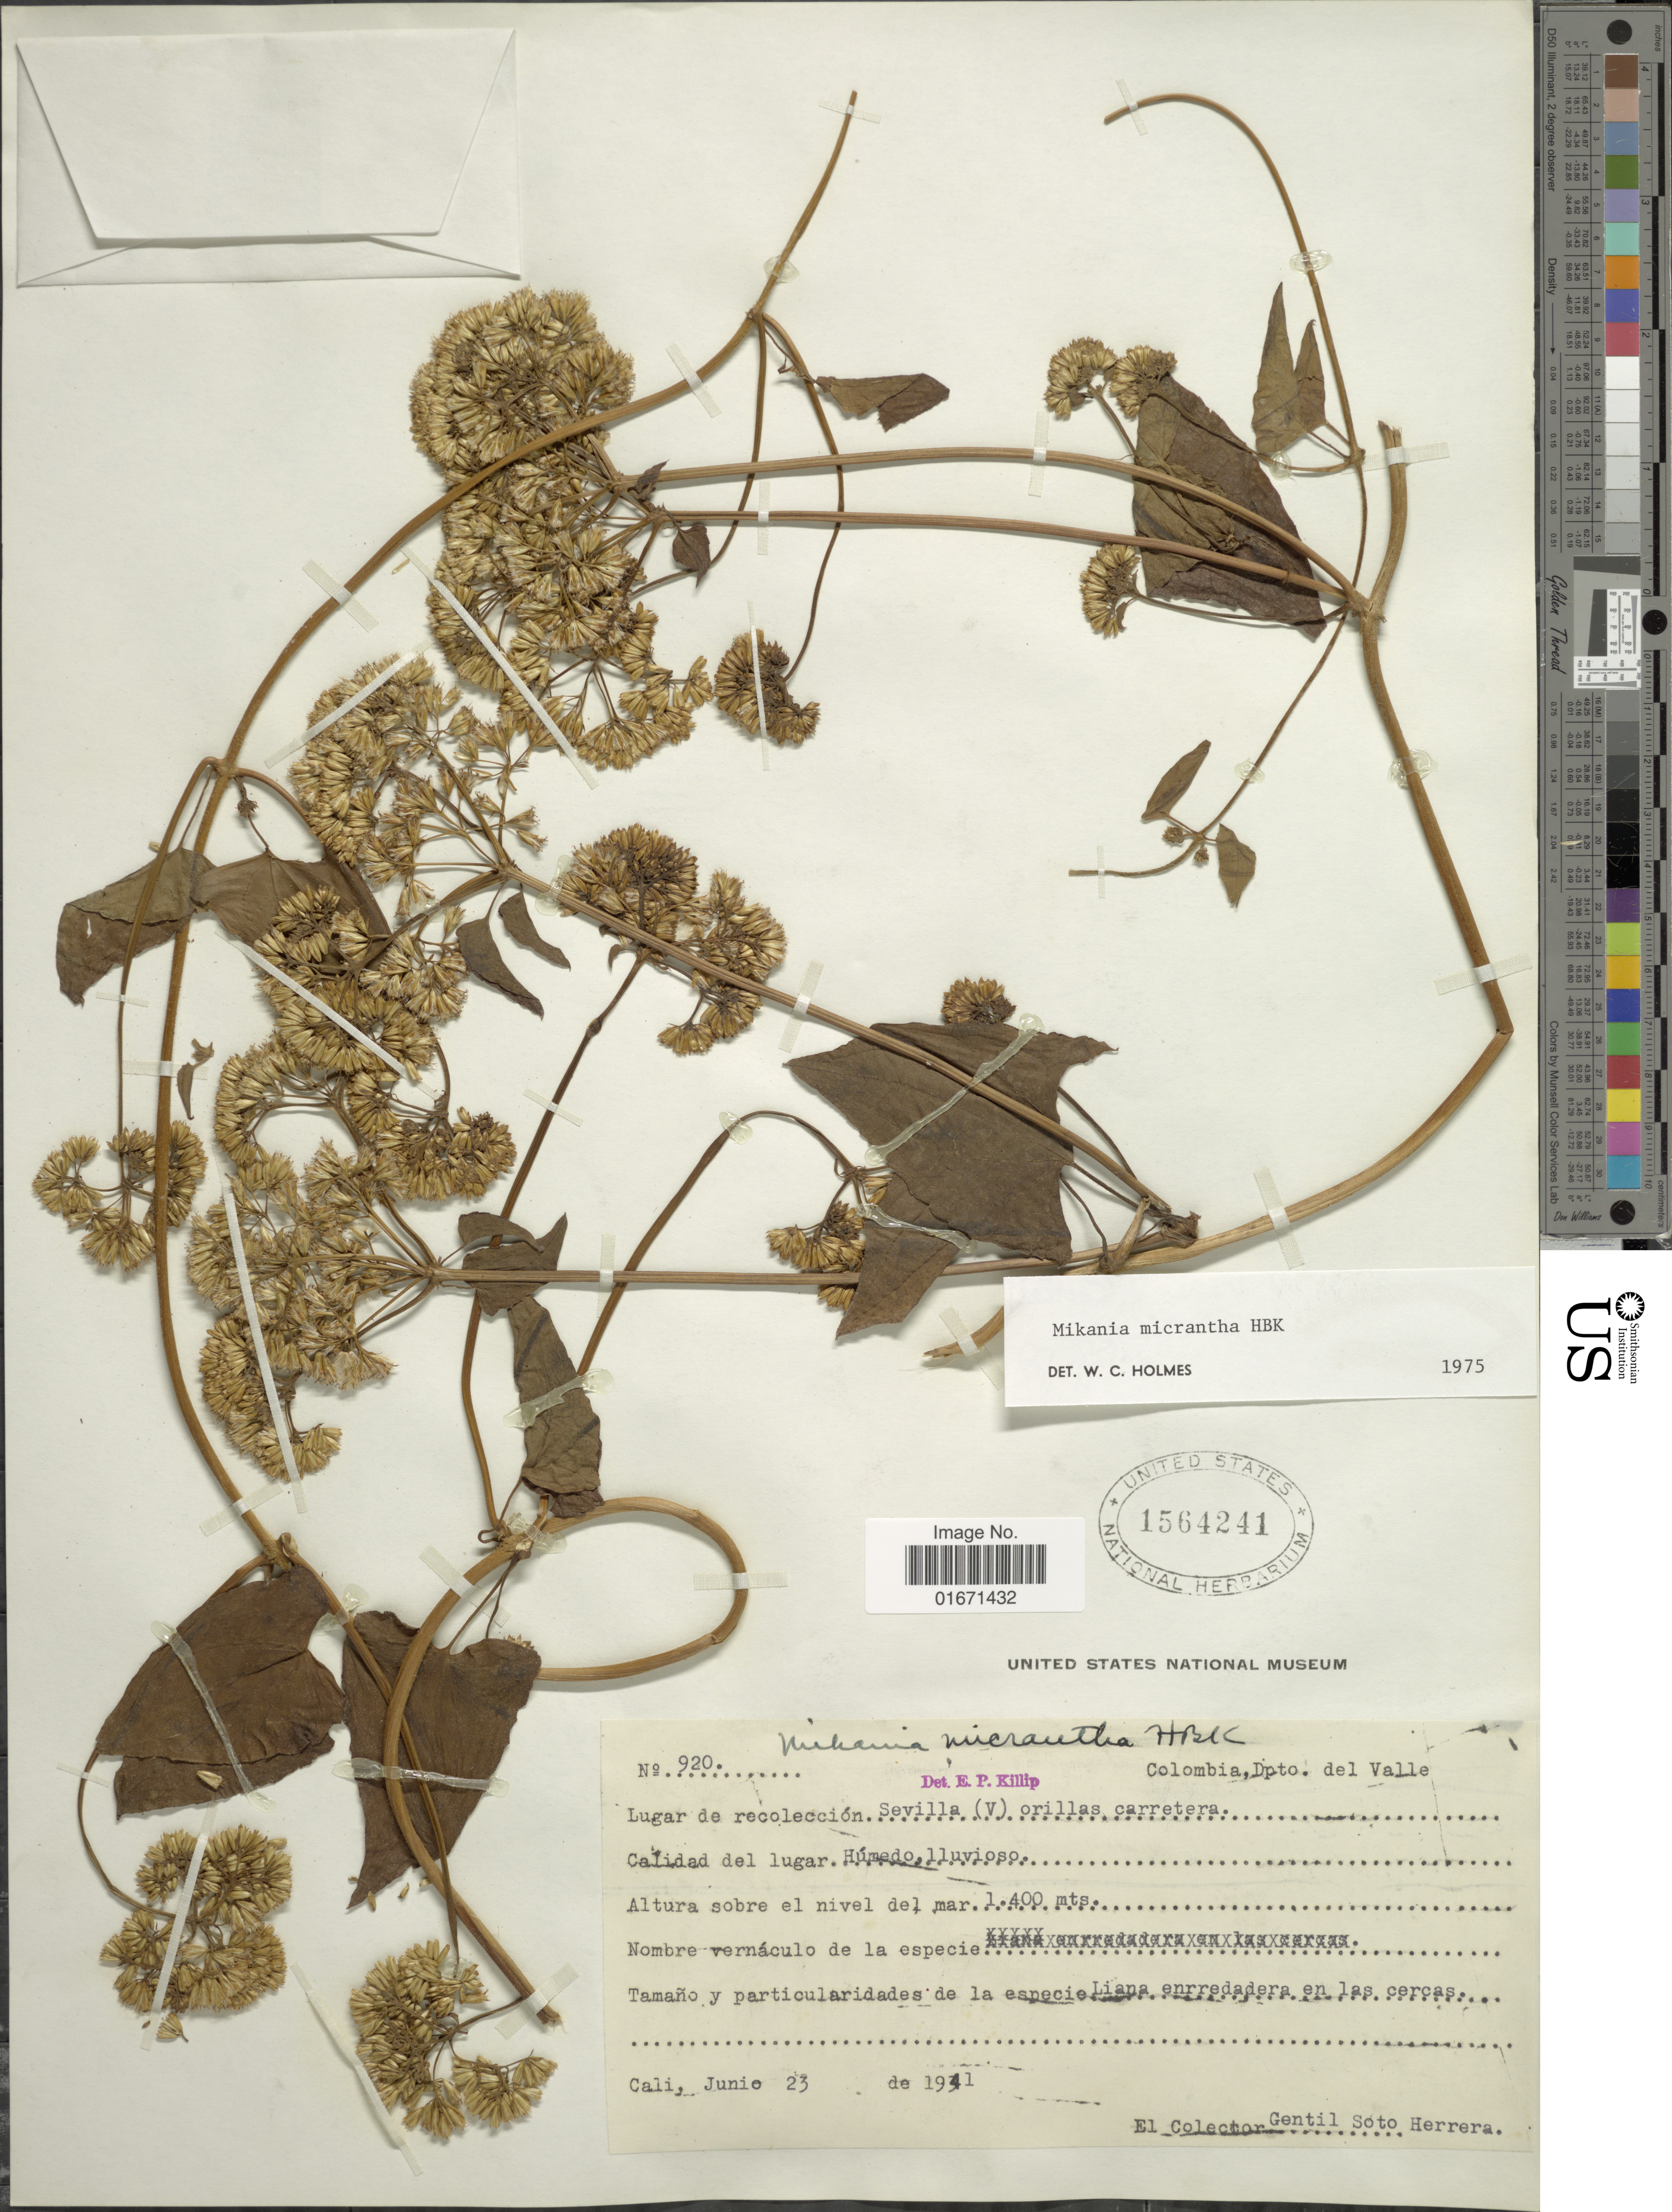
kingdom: Plantae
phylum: Tracheophyta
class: Magnoliopsida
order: Asterales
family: Asteraceae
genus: Mikania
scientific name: Mikania micrantha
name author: Kunth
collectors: G. Soto Herrera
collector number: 920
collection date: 1941-06-23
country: Colombia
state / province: Valle del Cauca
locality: Colombia, Dpto. del Valle. Húmedo, lluvioso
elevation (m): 1400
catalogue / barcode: US 1564241